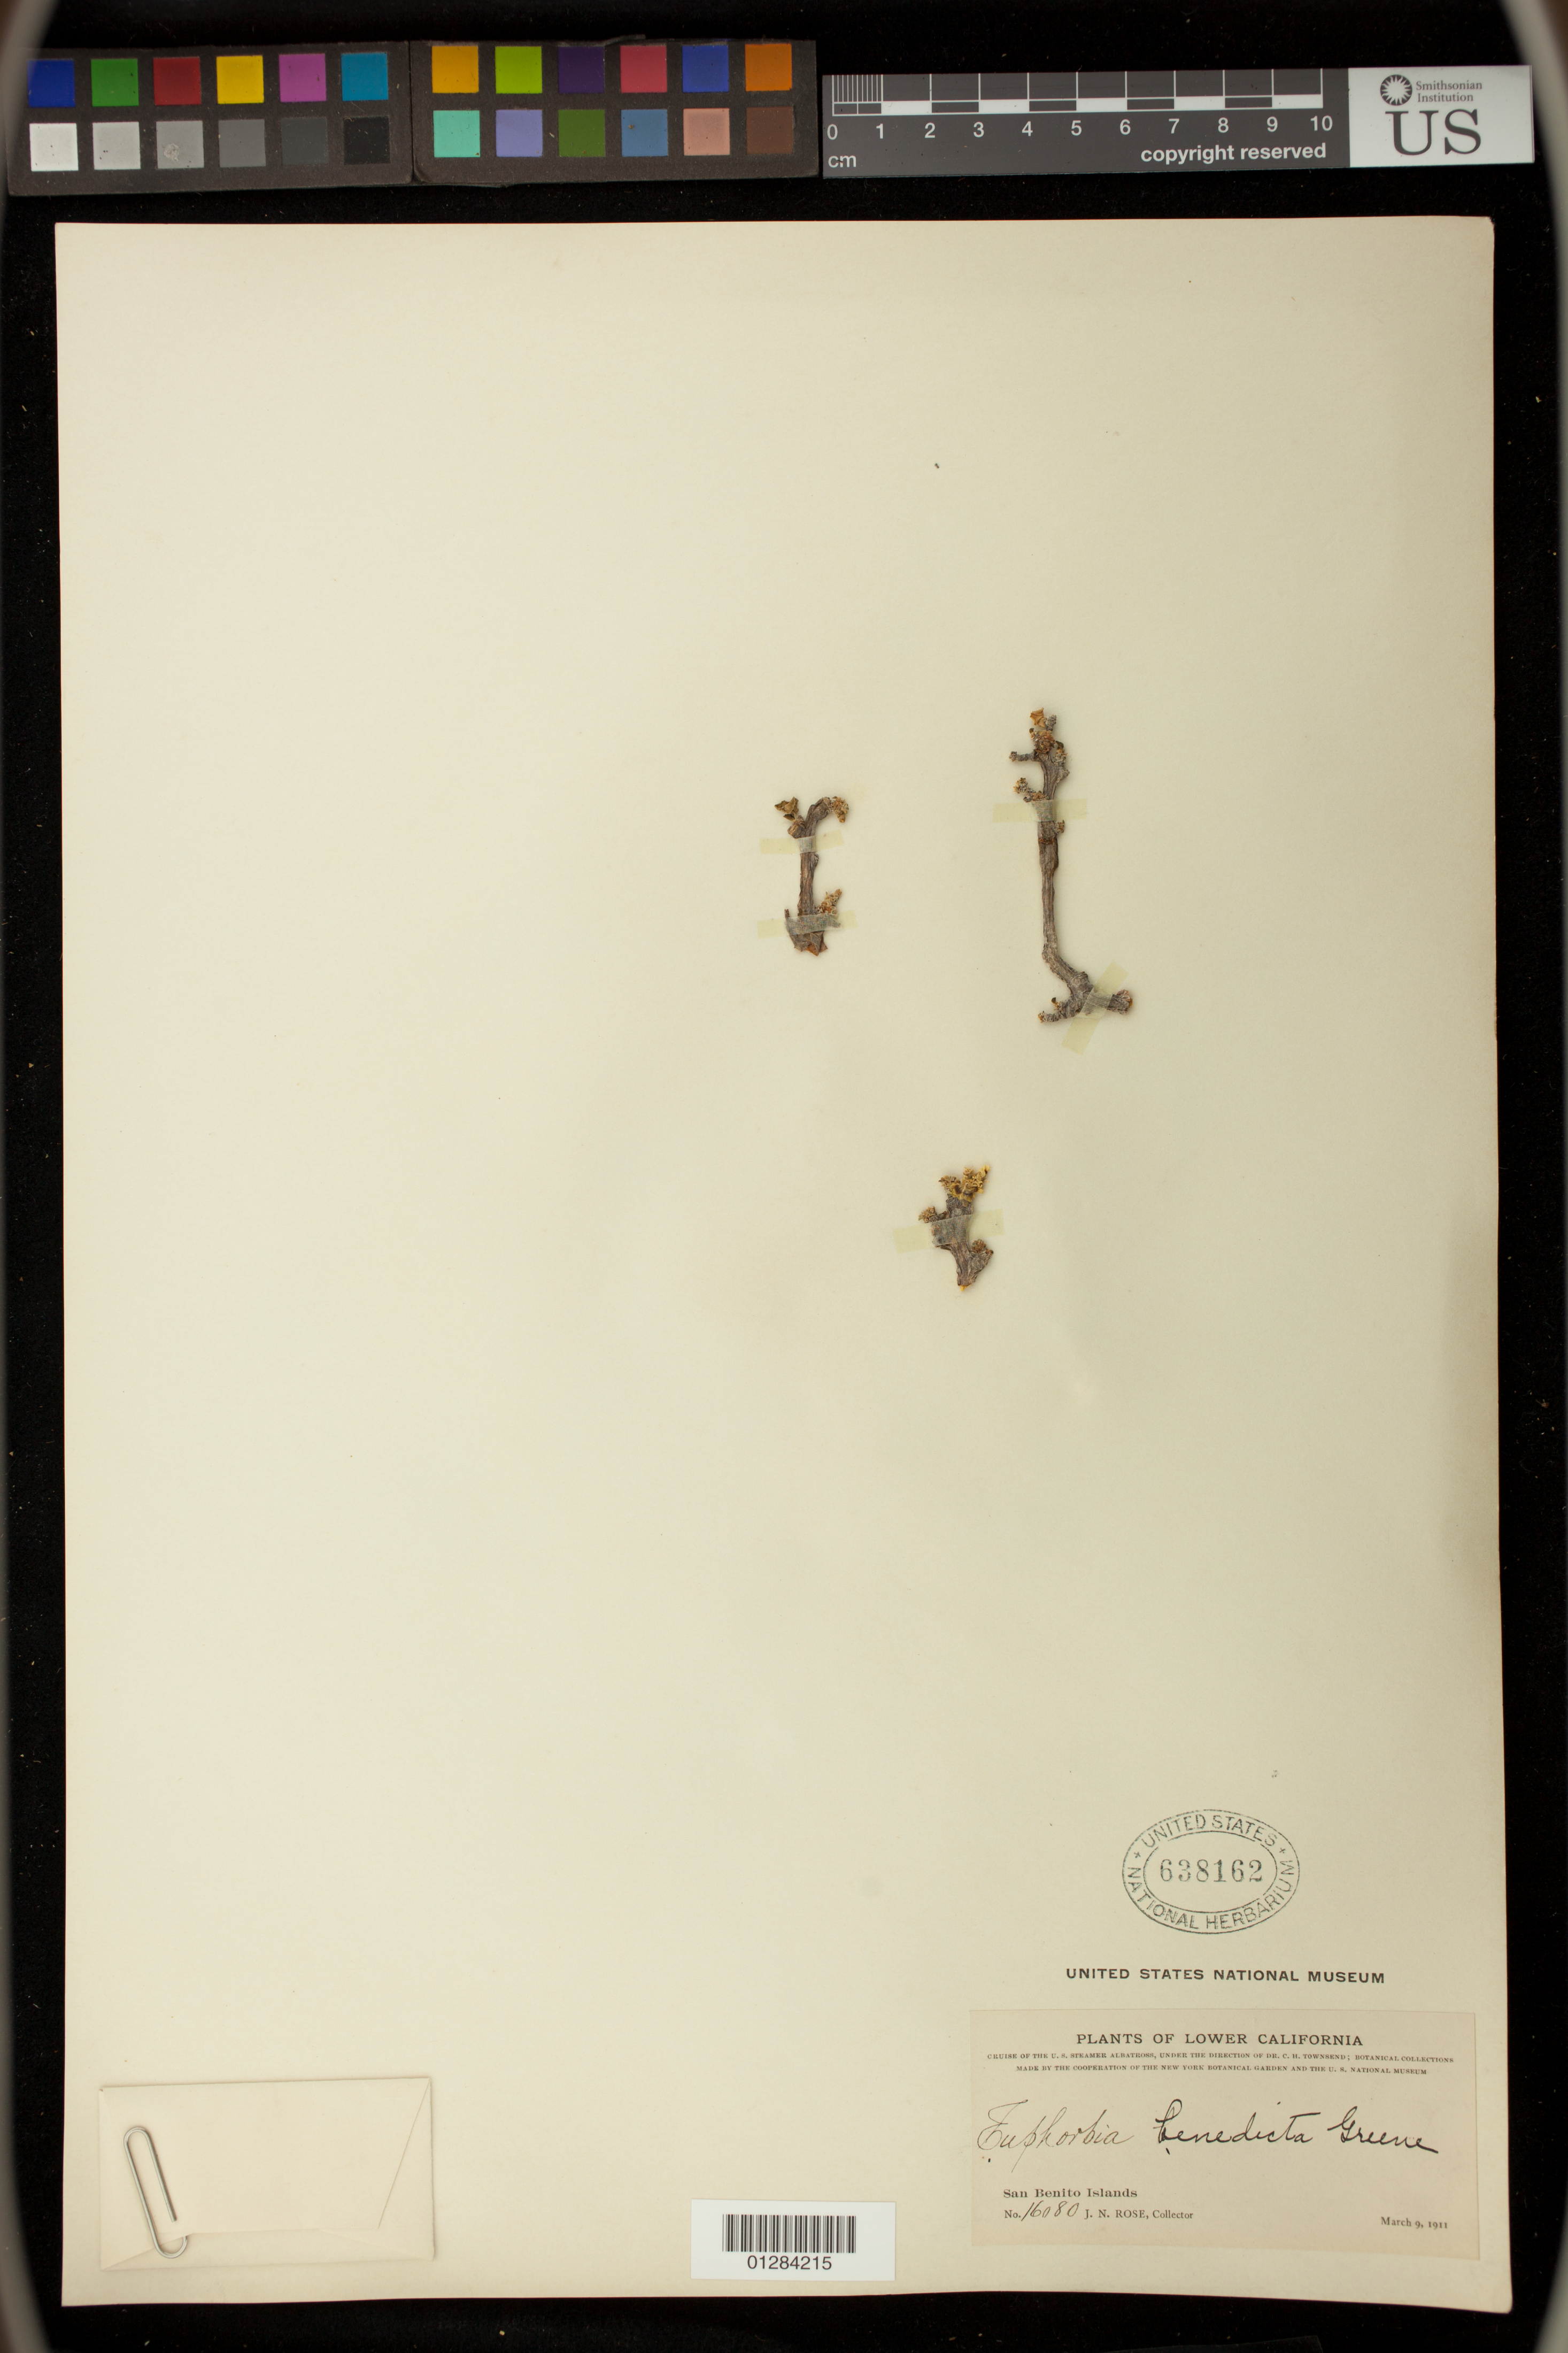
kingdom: Plantae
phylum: Tracheophyta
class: Magnoliopsida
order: Malpighiales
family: Euphorbiaceae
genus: Euphorbia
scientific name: Euphorbia misera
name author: Benth.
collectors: J. N. Rose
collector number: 16080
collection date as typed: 9 Mar 1911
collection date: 1911-03-09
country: Mexico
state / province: Baja California Norte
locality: San Benito Islands.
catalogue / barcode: US 638162